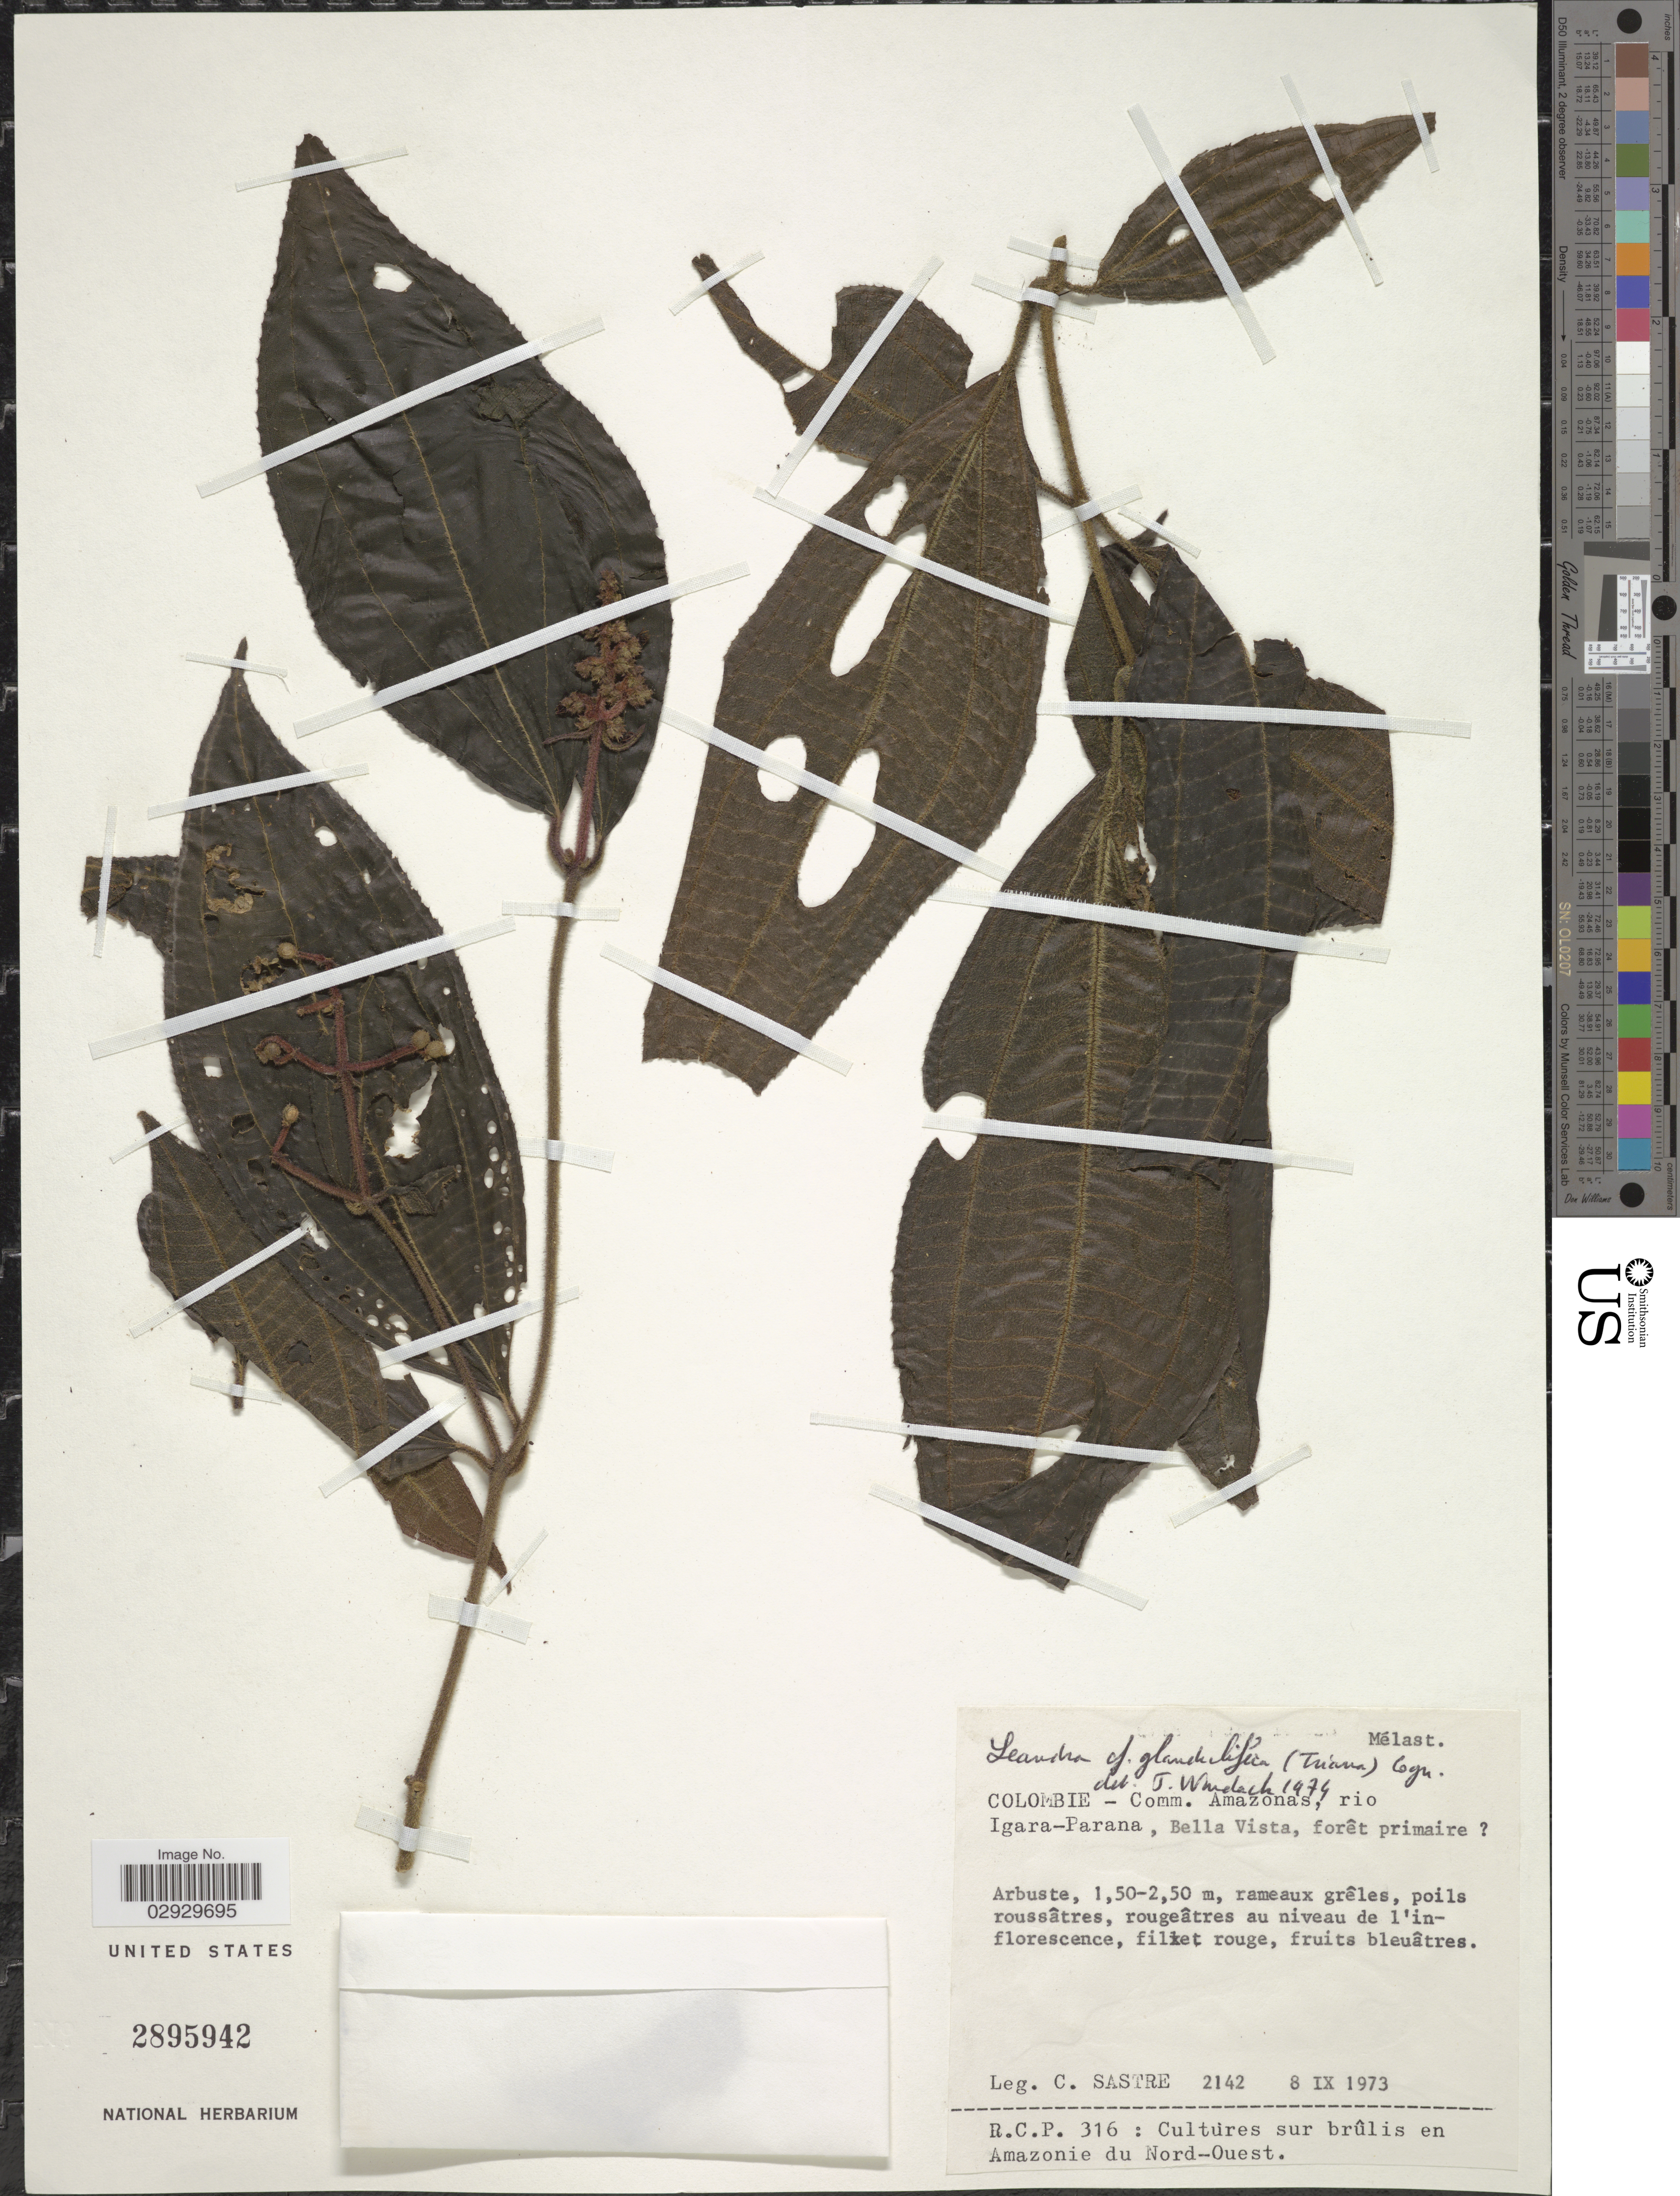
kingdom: Plantae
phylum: Tracheophyta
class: Magnoliopsida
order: Myrtales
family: Melastomataceae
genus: Leandra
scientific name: Leandra glandulifera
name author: (Triana) Cogn.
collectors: C. Sastre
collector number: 2142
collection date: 1973-09-08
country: Colombia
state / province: Amazônas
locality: Comm. Amazonas, rio Igara-Parana, Bella Vista.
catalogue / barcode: US 2895942